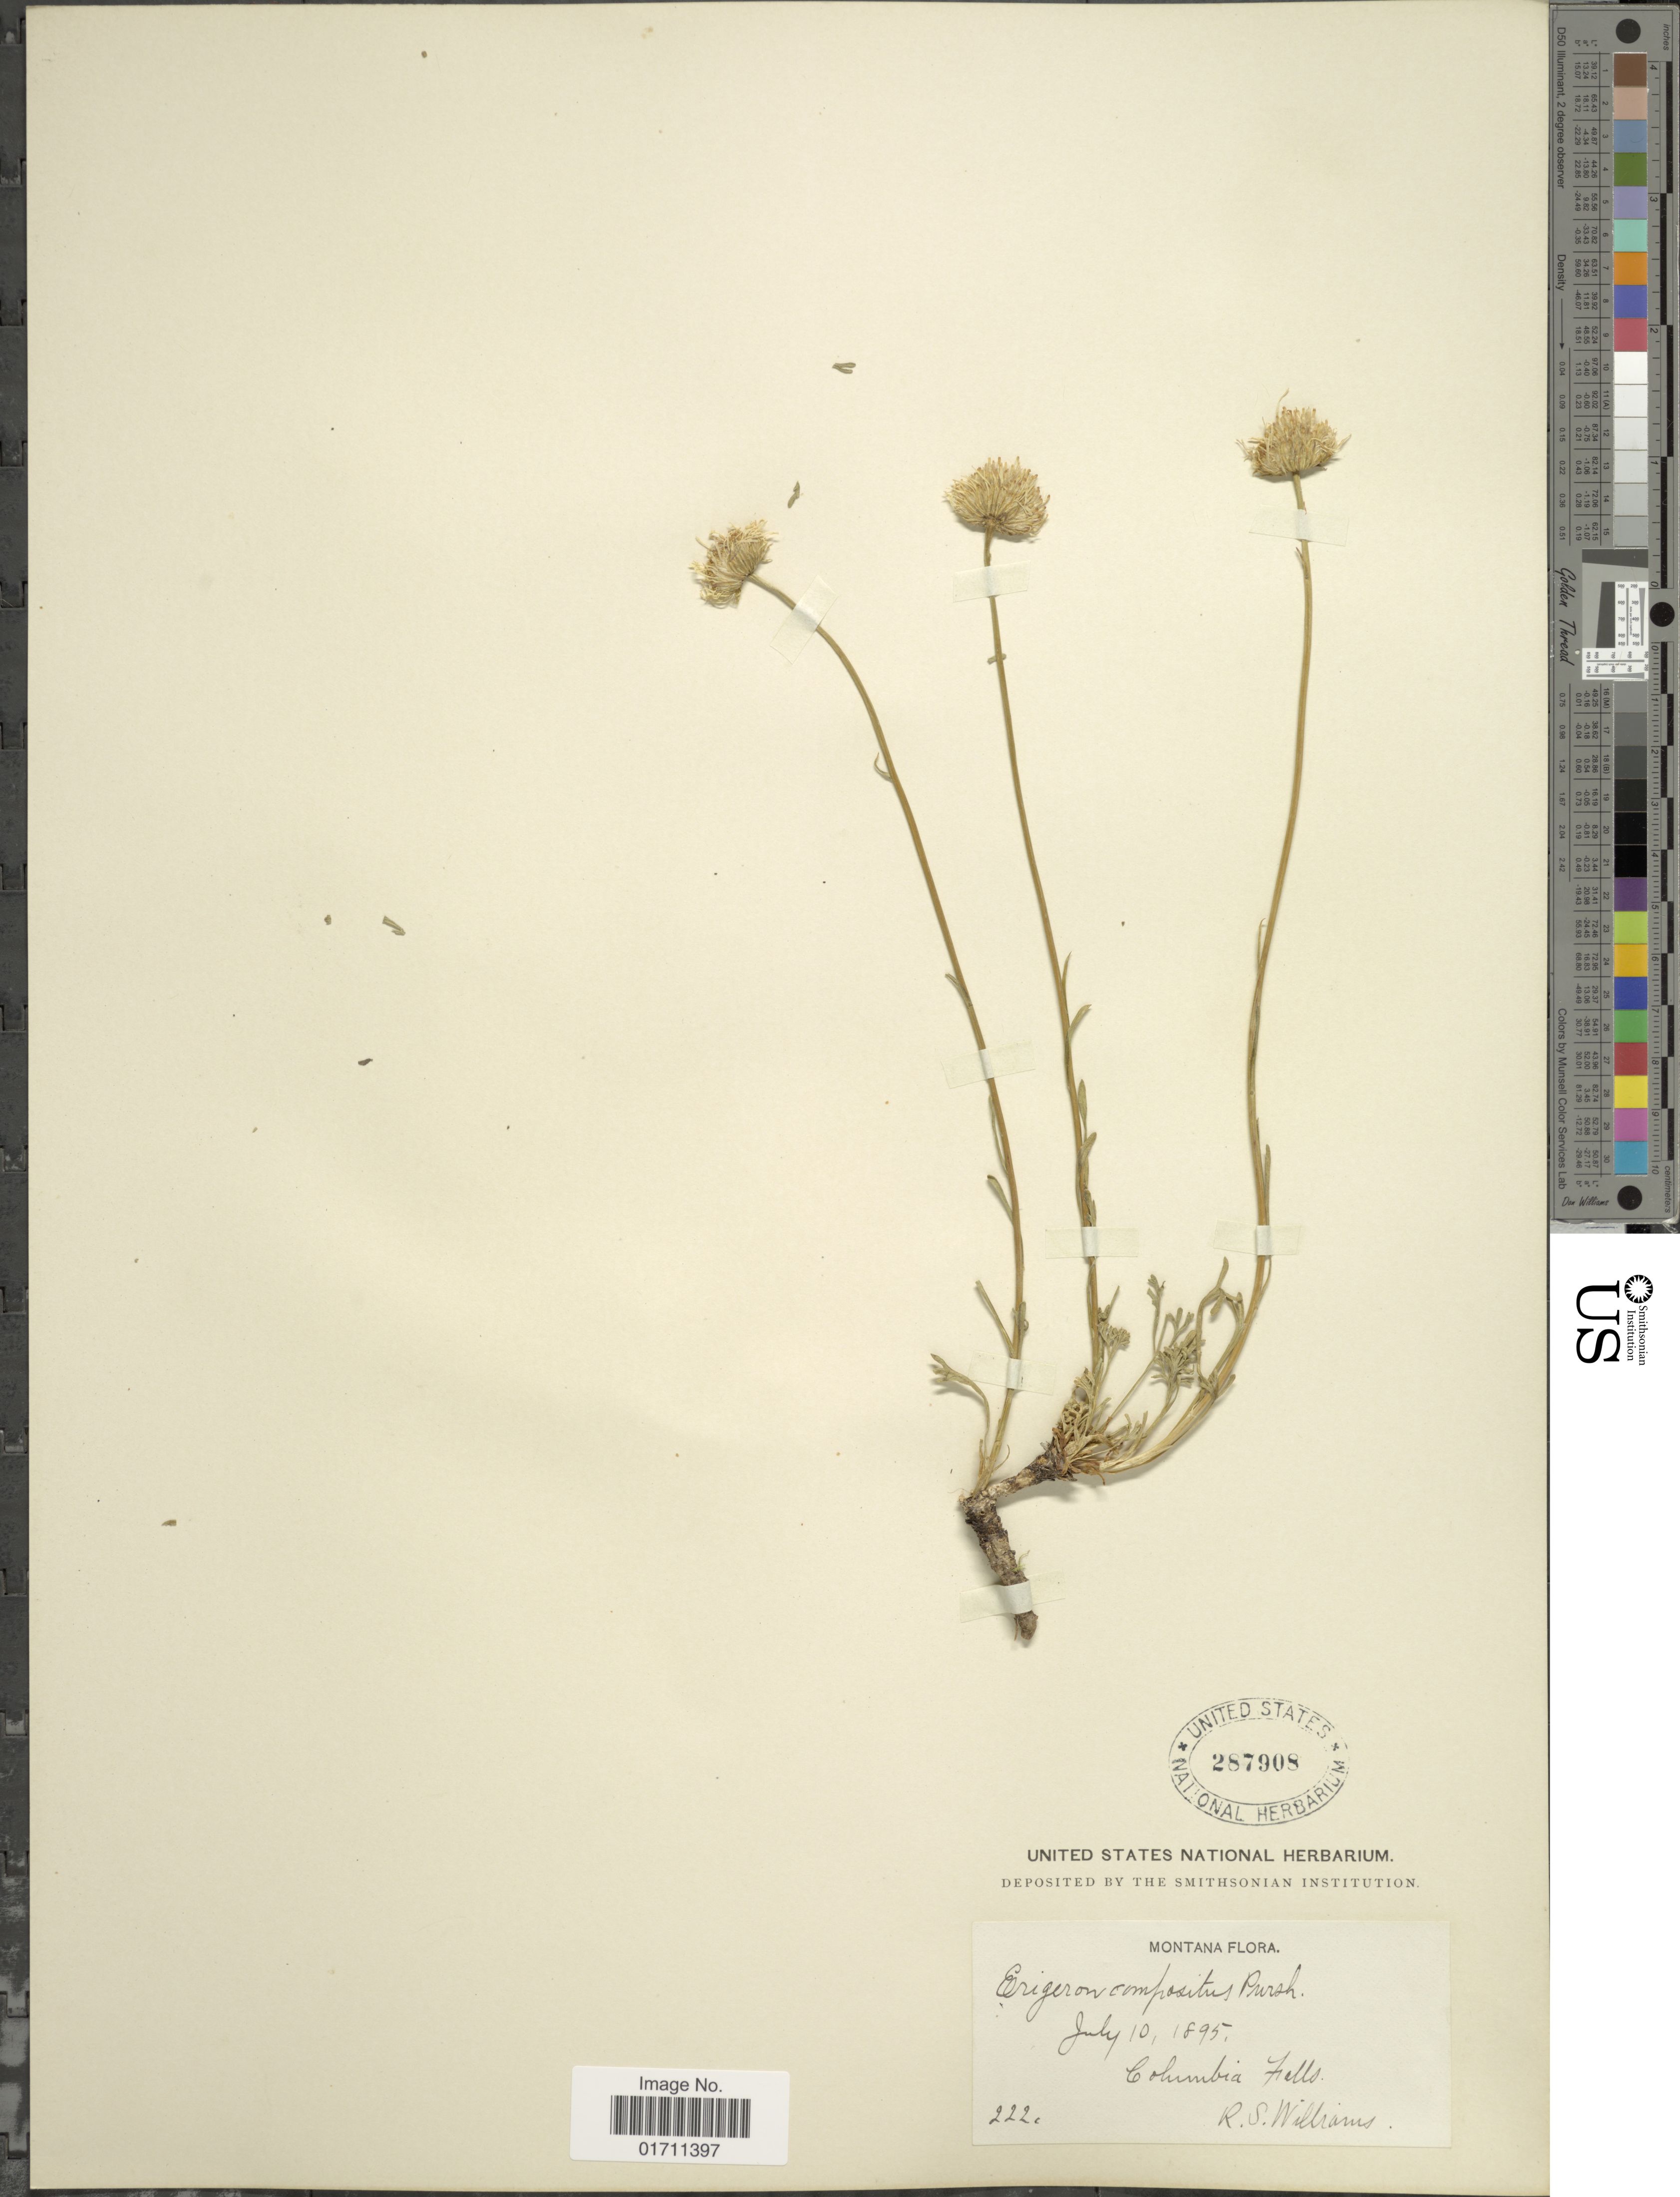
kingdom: Plantae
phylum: Tracheophyta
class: Magnoliopsida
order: Asterales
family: Asteraceae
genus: Erigeron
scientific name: Erigeron compositus var. glabratus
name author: Macoun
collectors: R. S. Williams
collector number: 222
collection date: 1895-07-10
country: United States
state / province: Montana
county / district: Flathead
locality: Columbia Falls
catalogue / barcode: US 287908